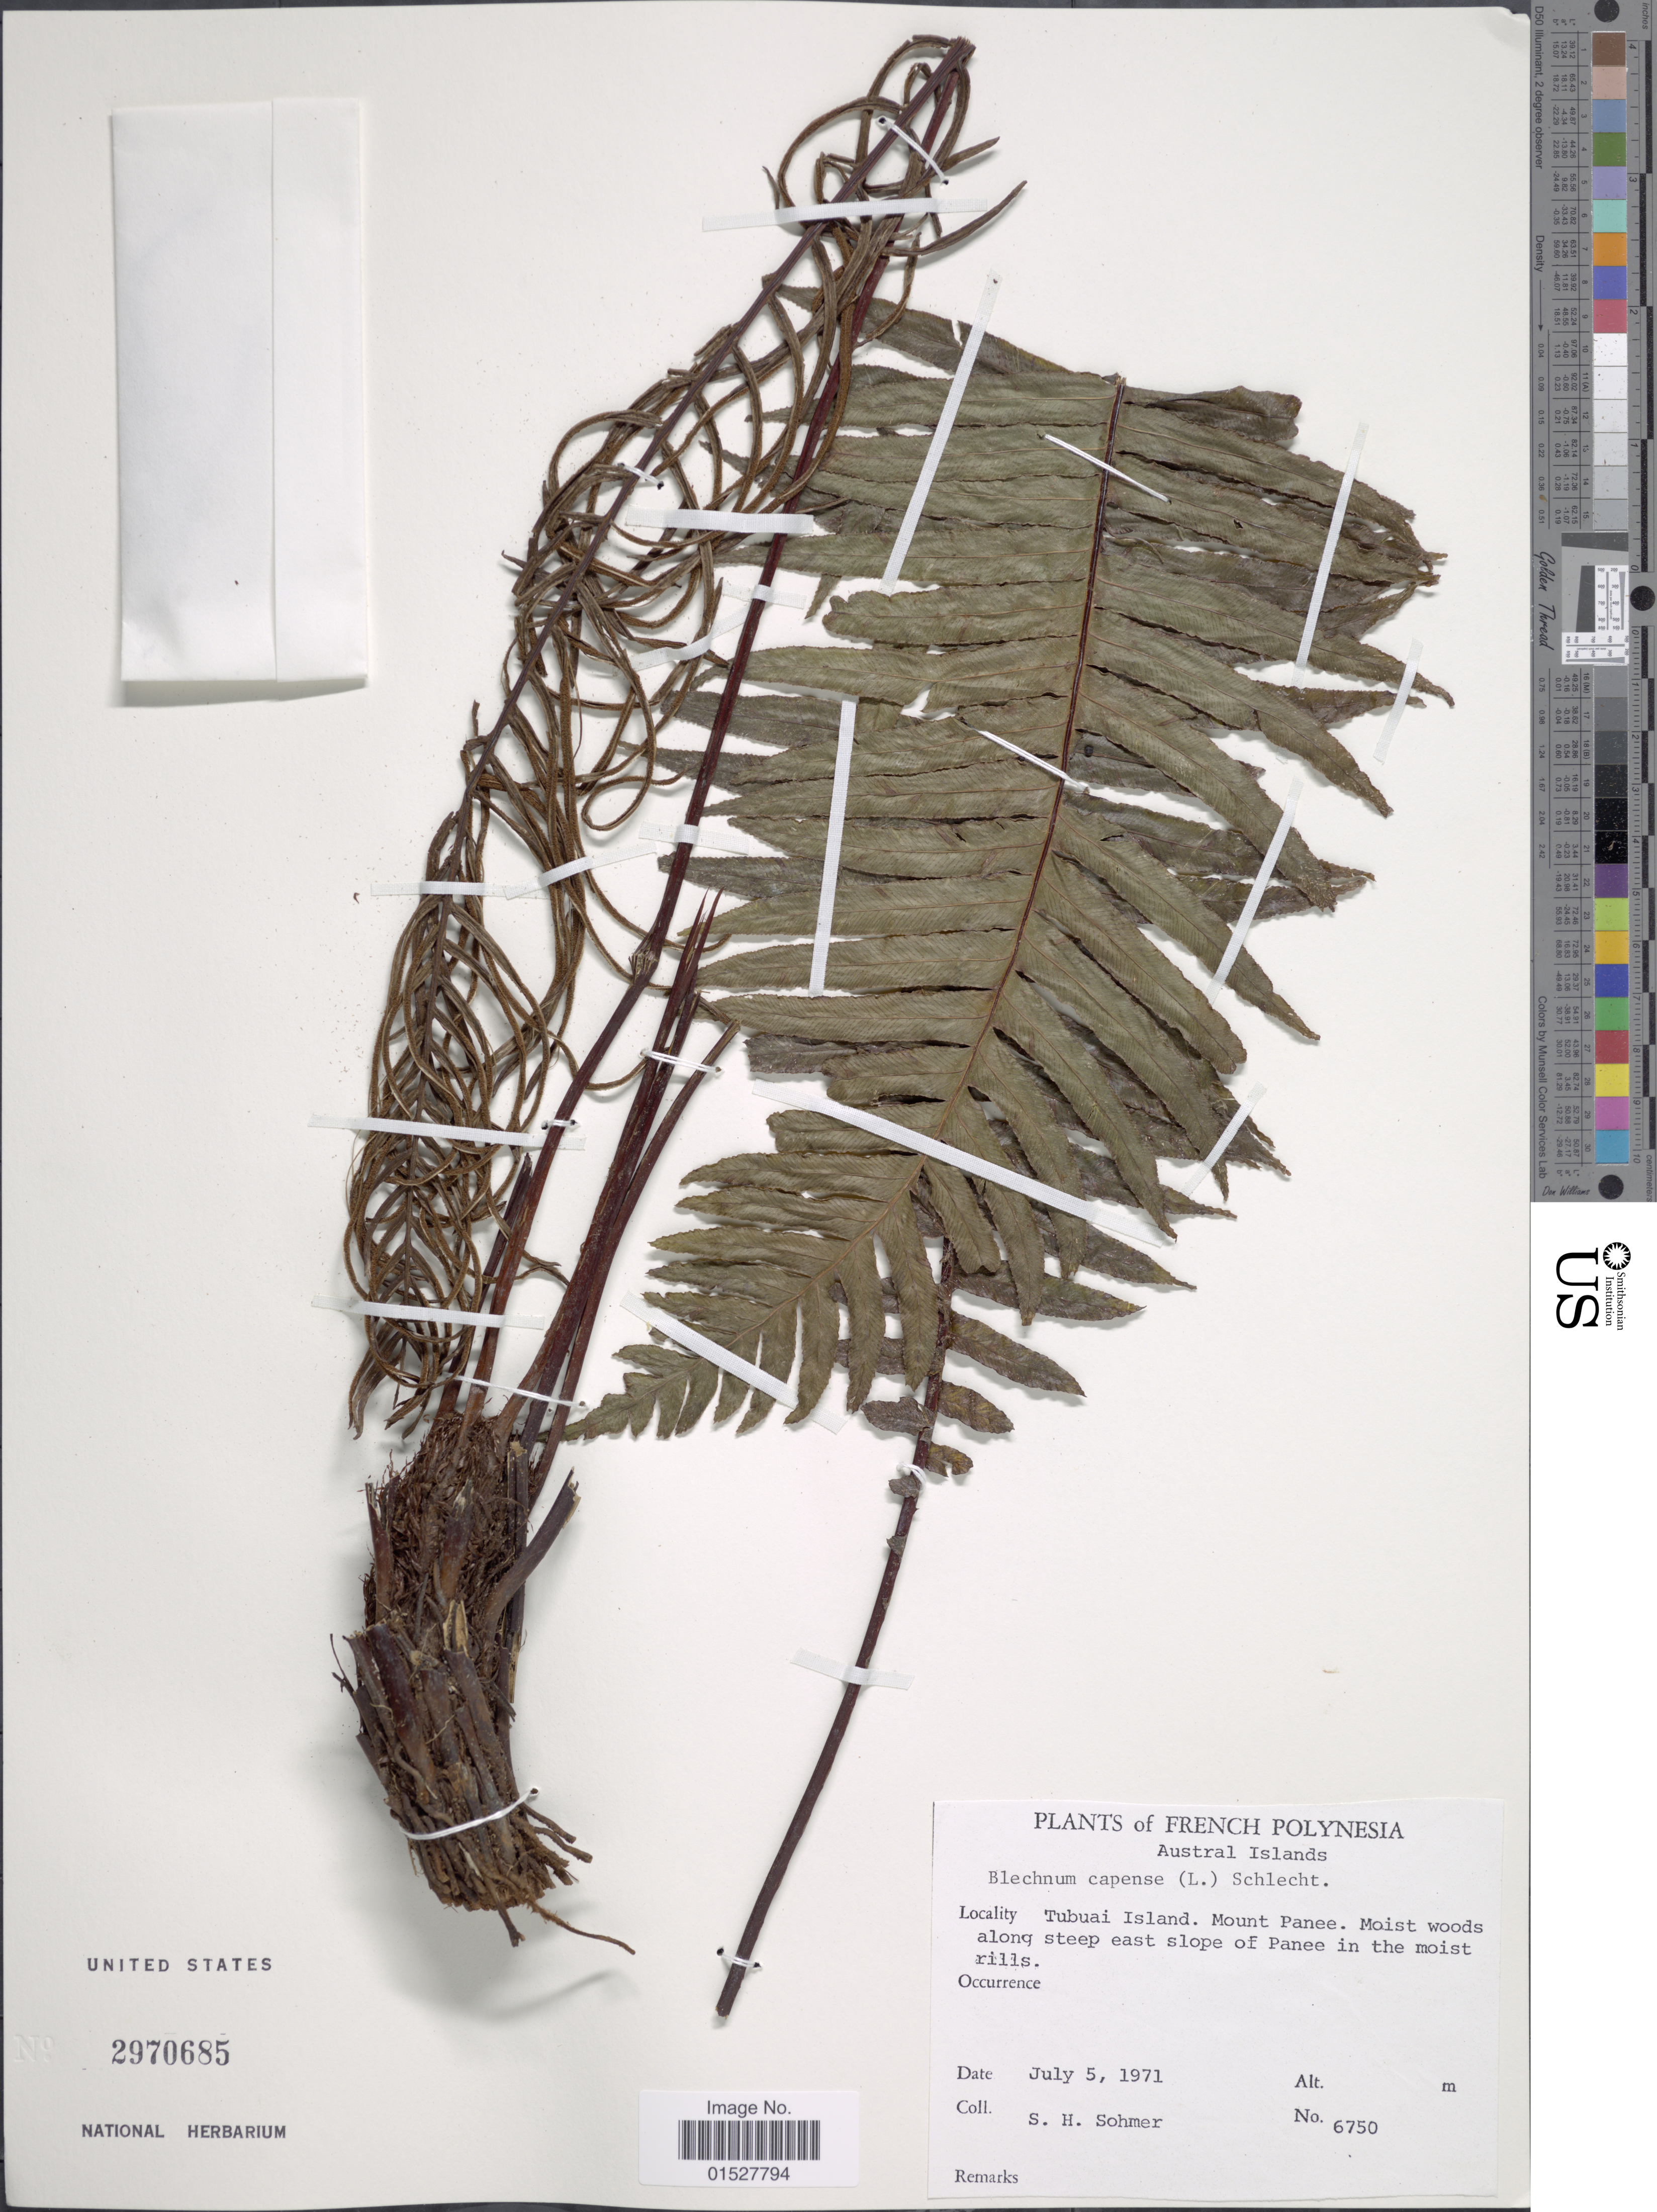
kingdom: Plantae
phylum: Tracheophyta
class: Polypodiopsida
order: Polypodiales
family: Blechnaceae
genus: Blechnum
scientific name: Blechnum raiateense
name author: J.W. Moore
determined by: Florence, J.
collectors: S. H. Sohmer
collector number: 6750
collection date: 1971-07-05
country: French Polynesia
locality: Austral Islands, Tubuai Island, Mount Panee, moist woods along steep east slope of Panee in the moist rills.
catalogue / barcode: US 2970685